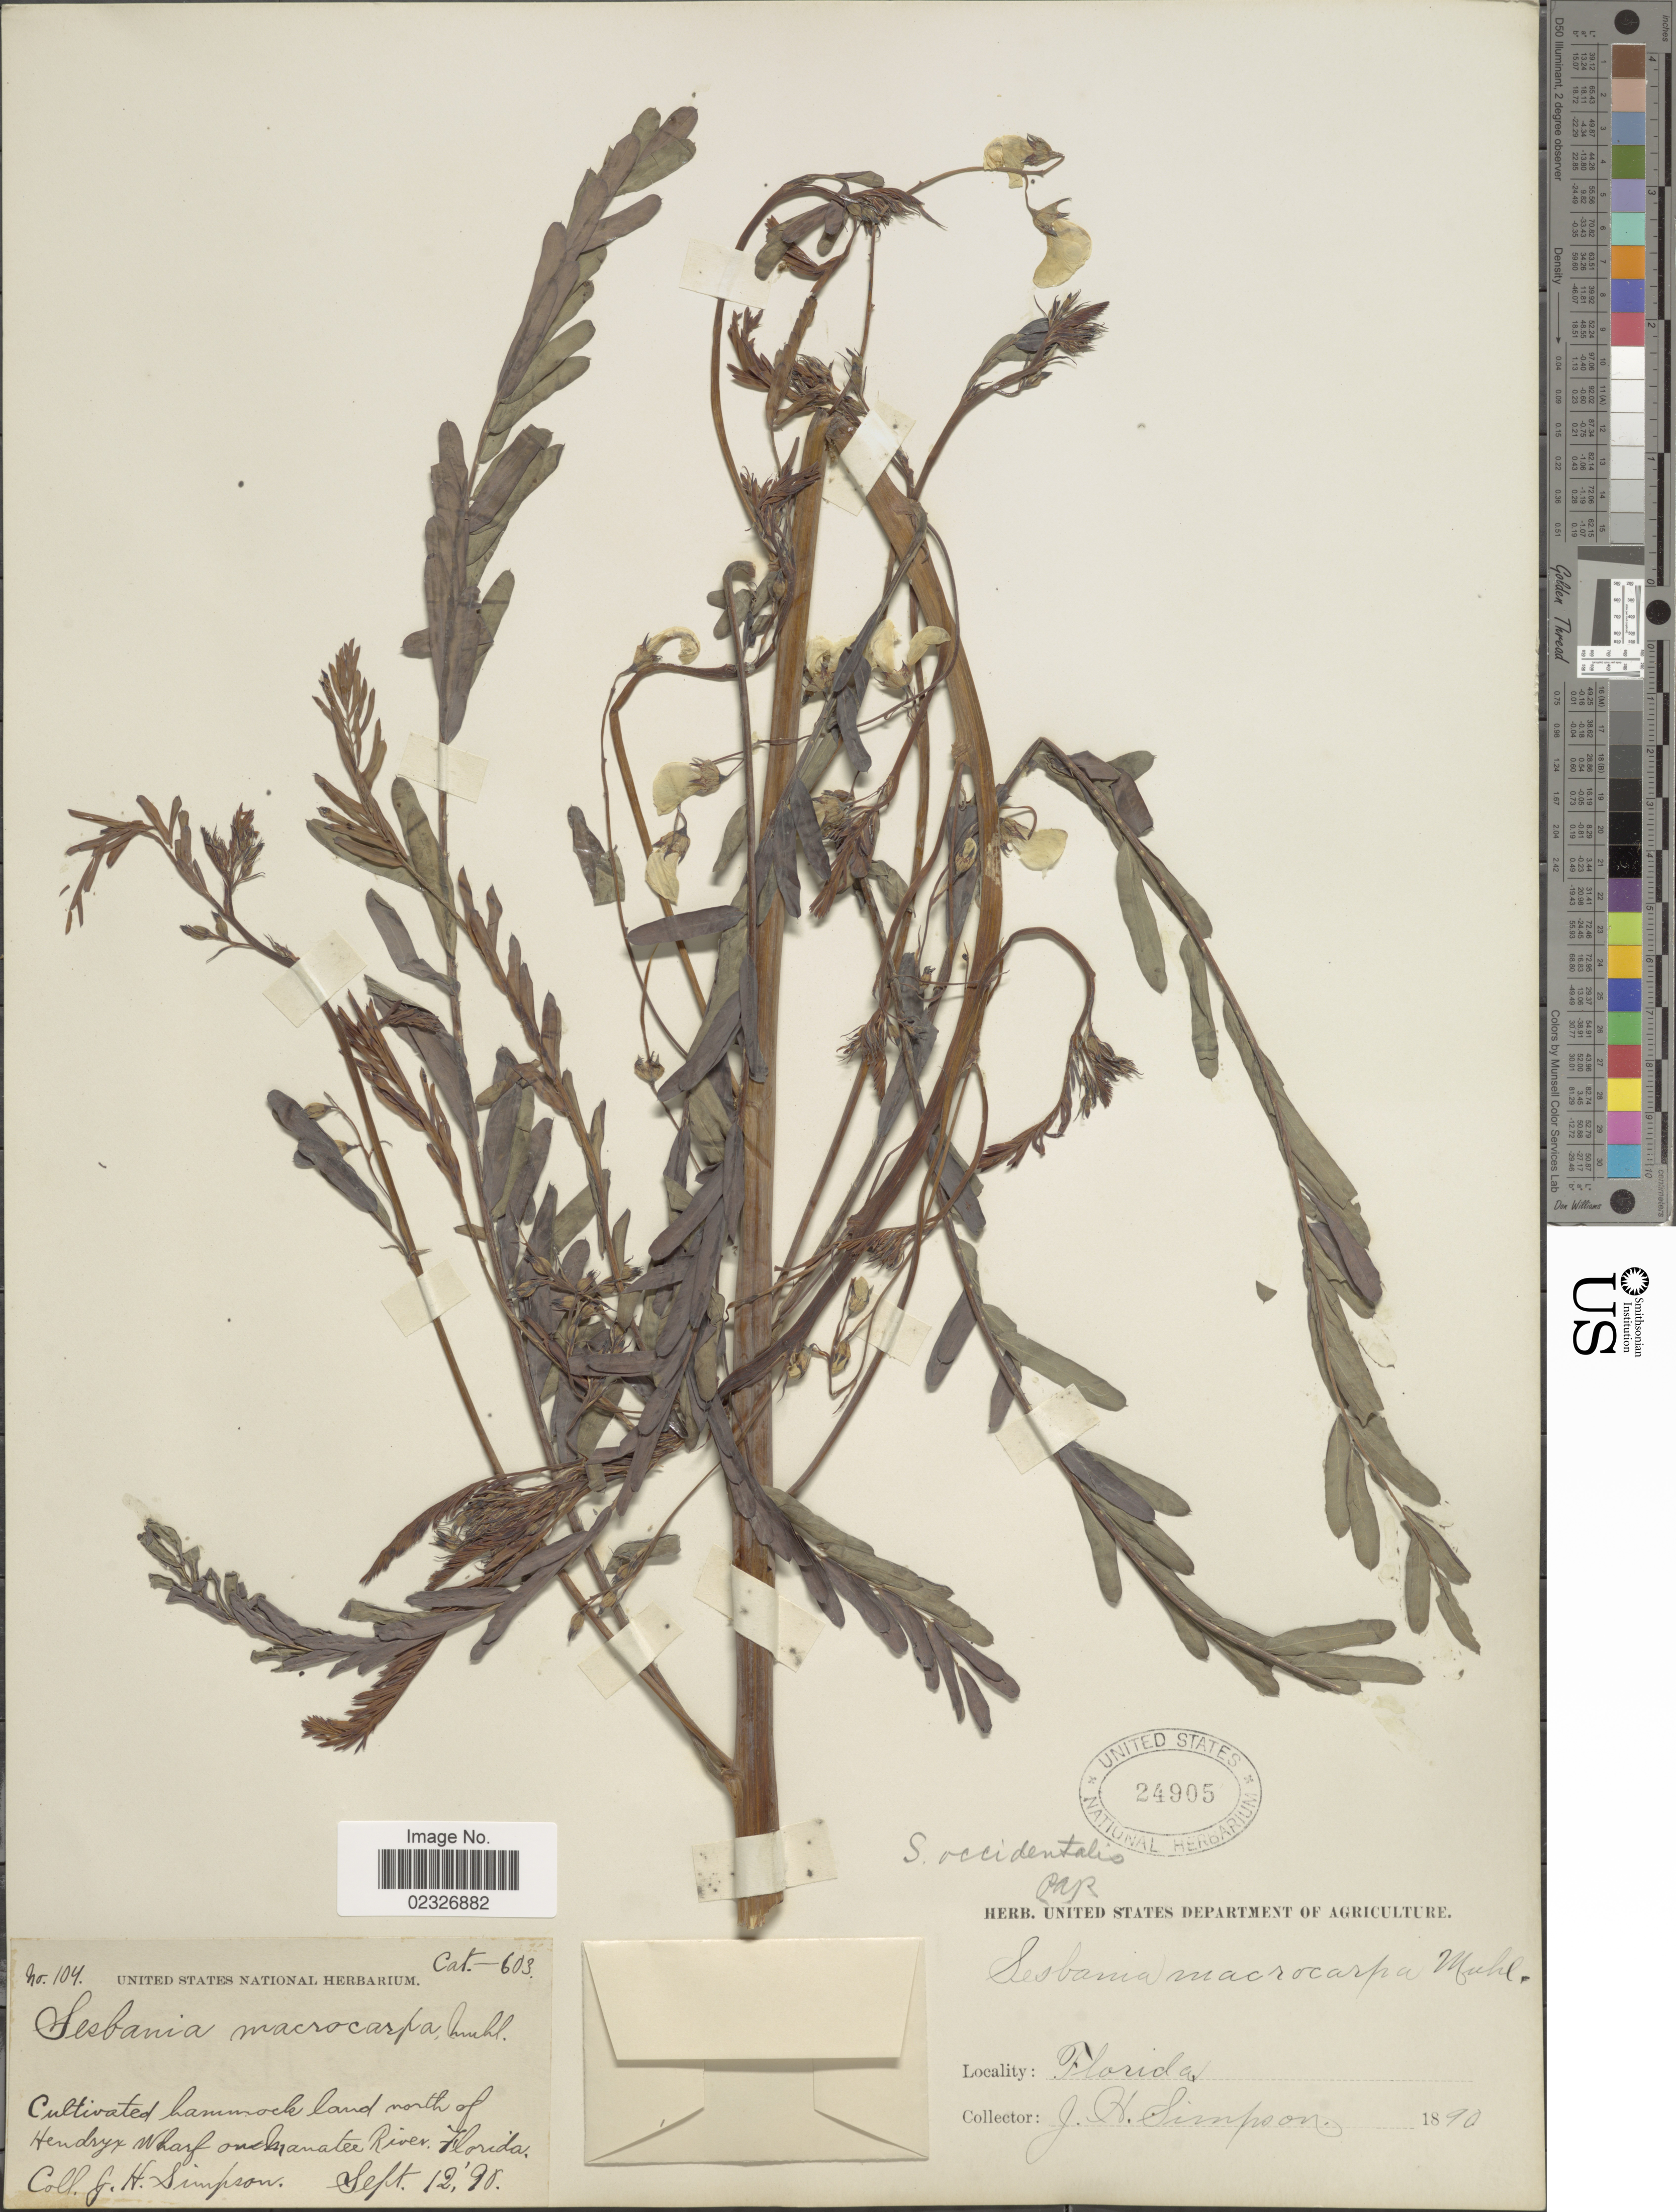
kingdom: Plantae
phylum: Tracheophyta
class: Magnoliopsida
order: Fabales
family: Fabaceae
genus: Sesbania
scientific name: Sesbania emerus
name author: (Aubl.) Urb.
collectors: J. H. Simpson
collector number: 104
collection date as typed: Transcribed d/m/y: 12/9/90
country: United States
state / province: Florida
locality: Hammock land of north of Hendryx Wharf on Manatee River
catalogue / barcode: US 24905